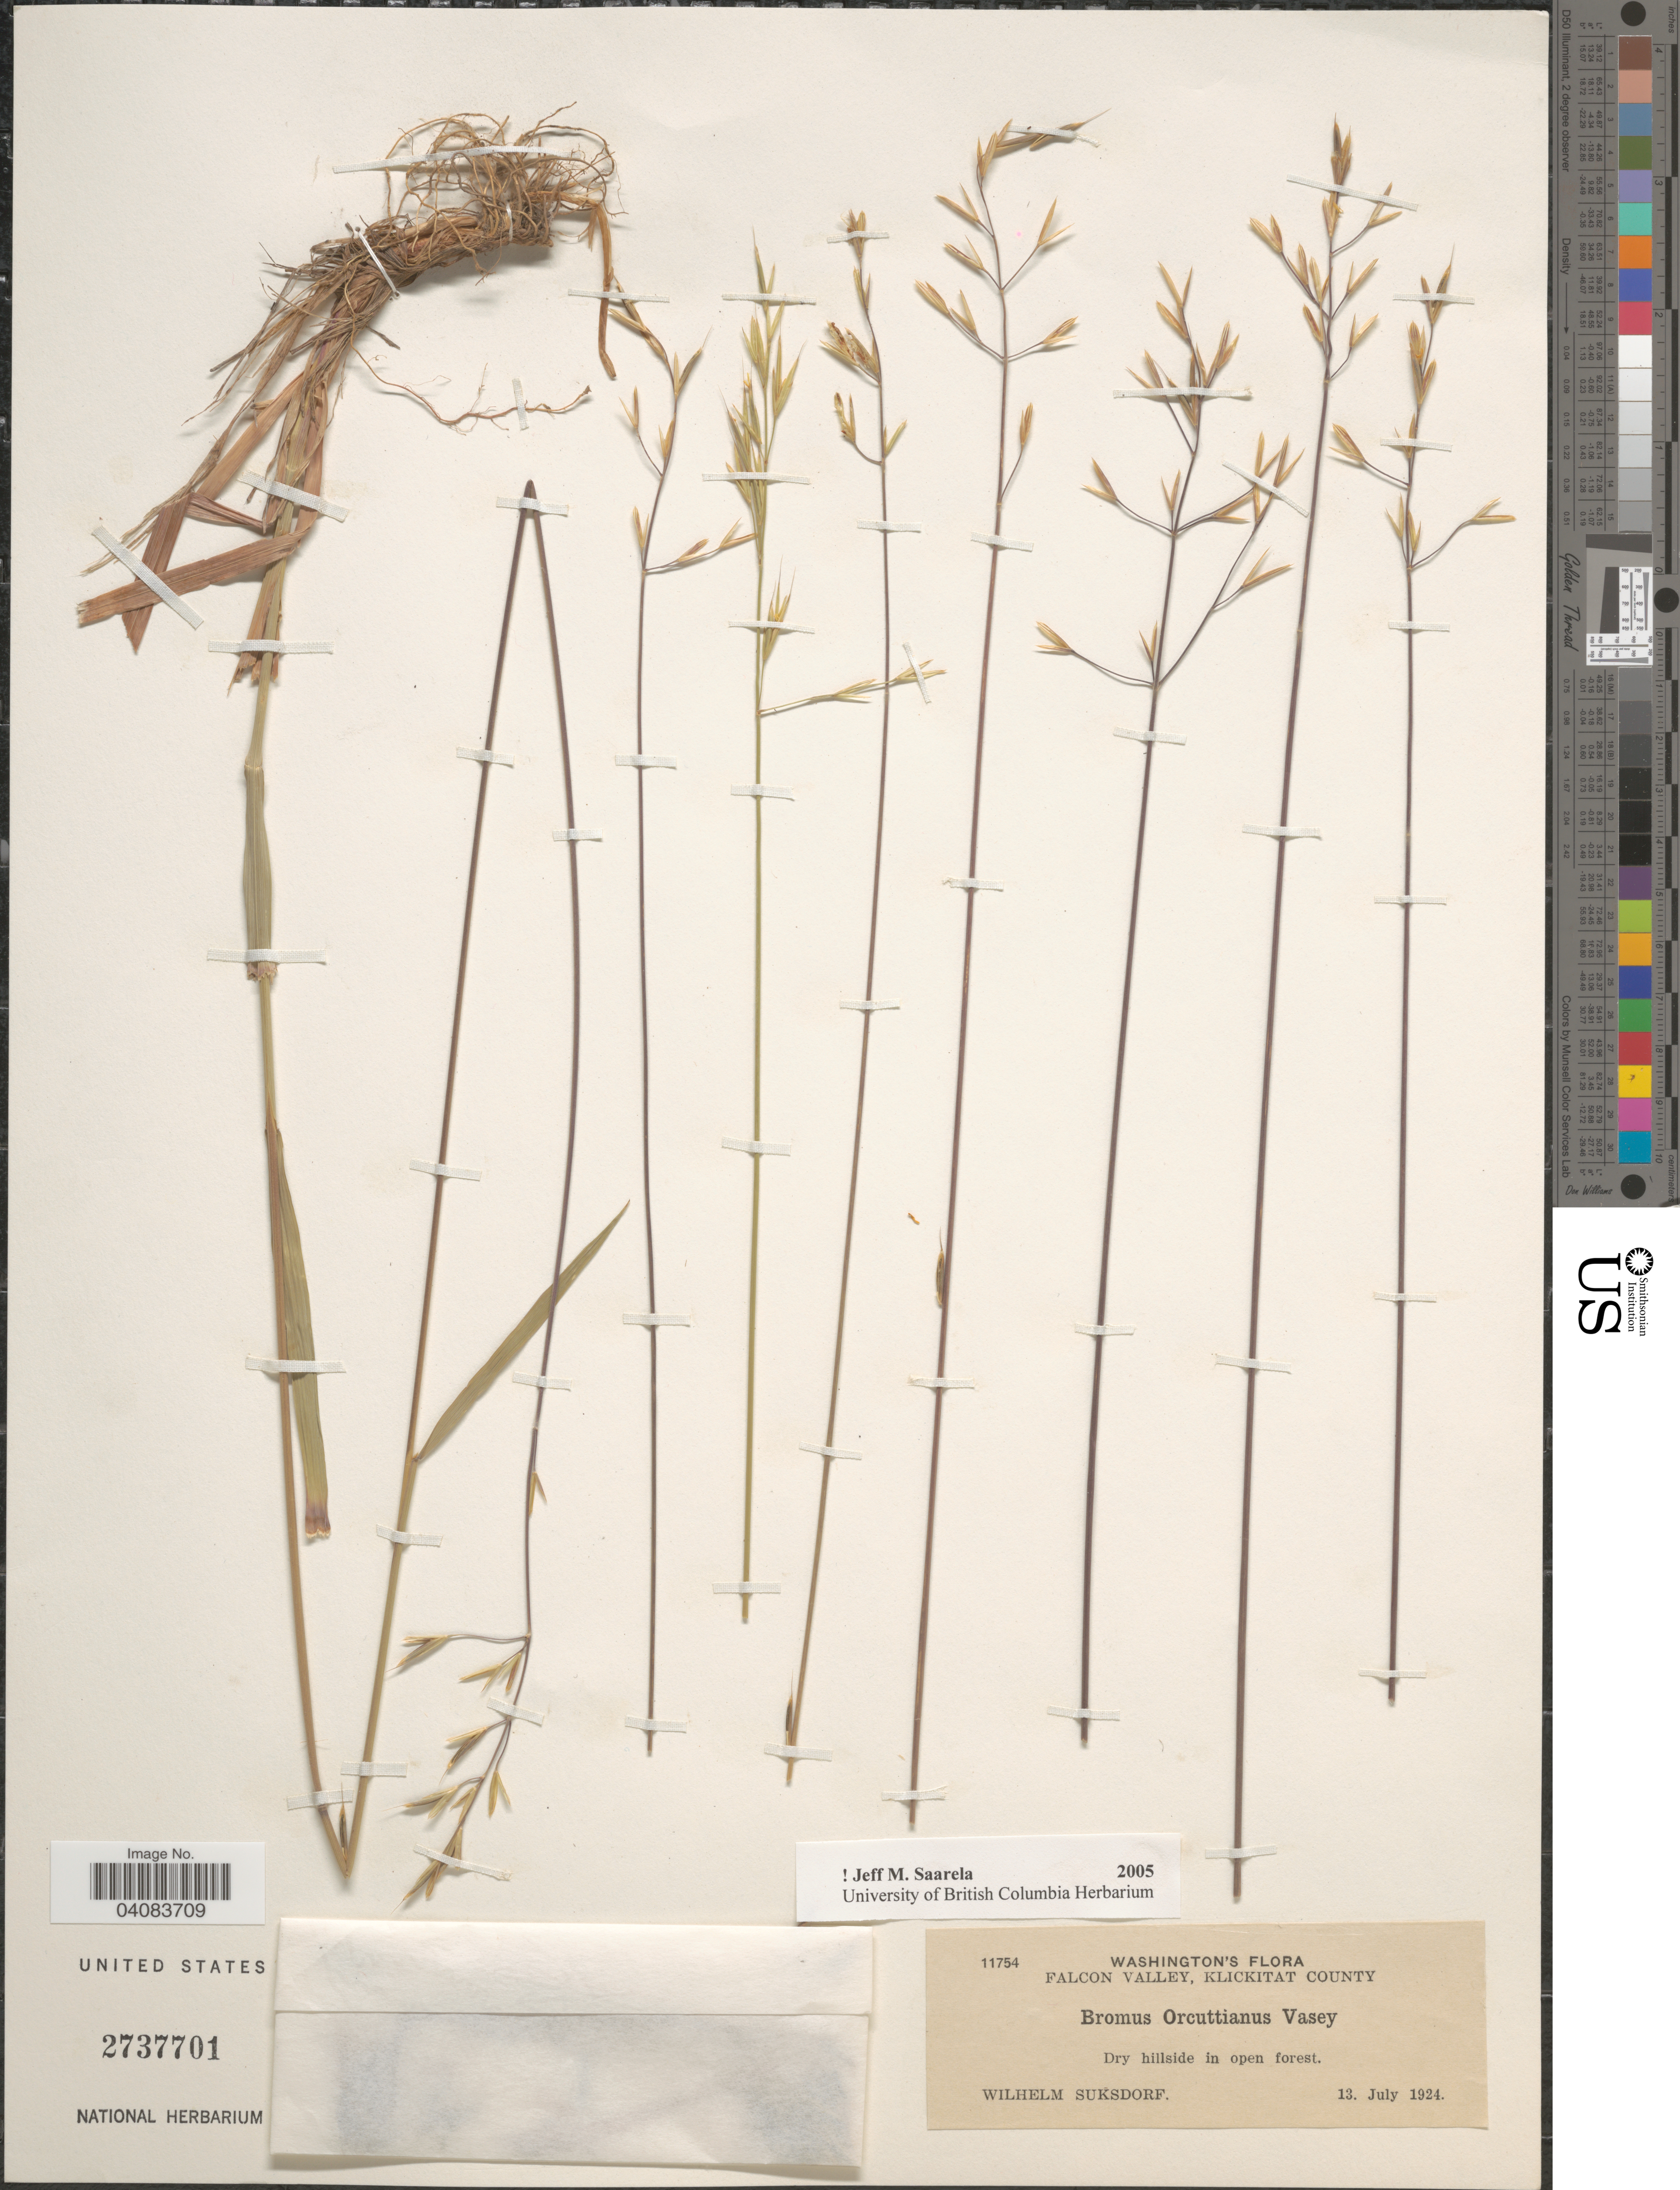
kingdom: Plantae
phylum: Tracheophyta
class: Liliopsida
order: Poales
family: Poaceae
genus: Bromus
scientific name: Bromus orcuttianus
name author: Vasey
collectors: W. N. Suksdorf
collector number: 11754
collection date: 1924-07-13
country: United States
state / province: Washington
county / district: Klickitat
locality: Falcon Valley, Klickitat County.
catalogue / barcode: US 2737701